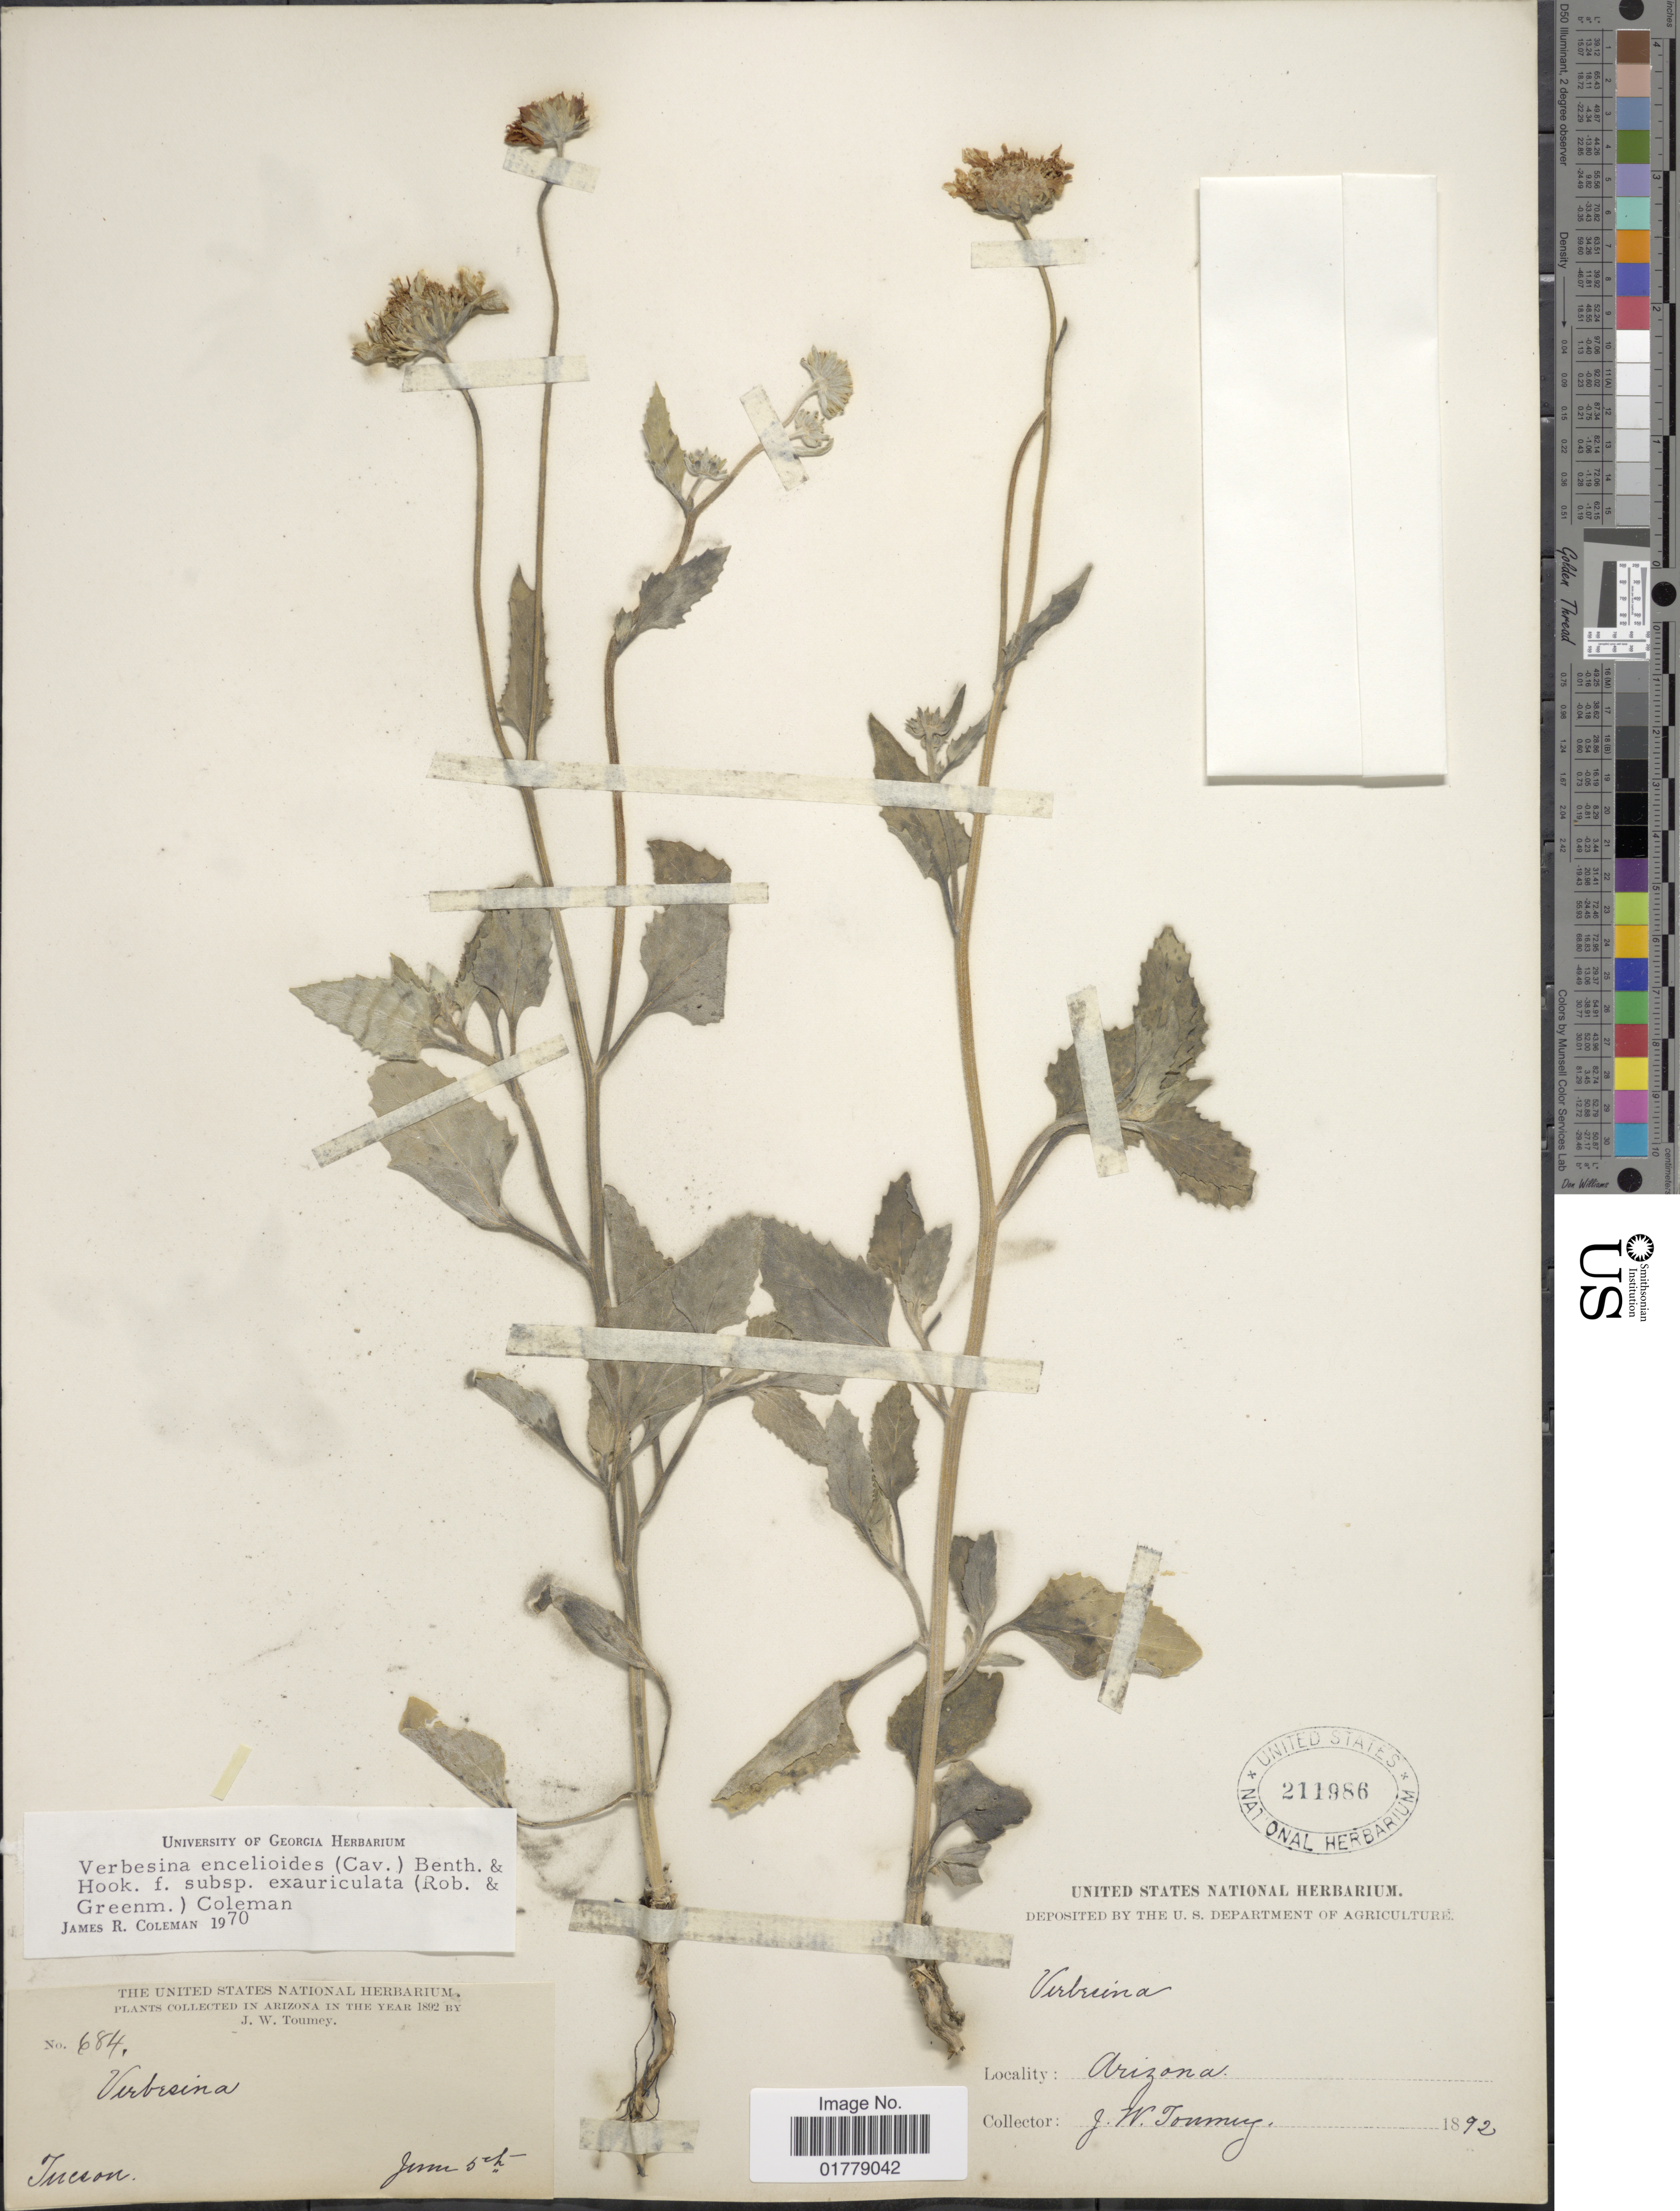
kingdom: Plantae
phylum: Tracheophyta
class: Magnoliopsida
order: Asterales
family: Asteraceae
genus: Verbesina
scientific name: Verbesina encelioides var. cana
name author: (B.L. Rob.) Greenm.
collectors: J. W. Toumey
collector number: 684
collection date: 1892-06-05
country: United States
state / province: Arizona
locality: Arizona, Tucson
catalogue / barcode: US 211986